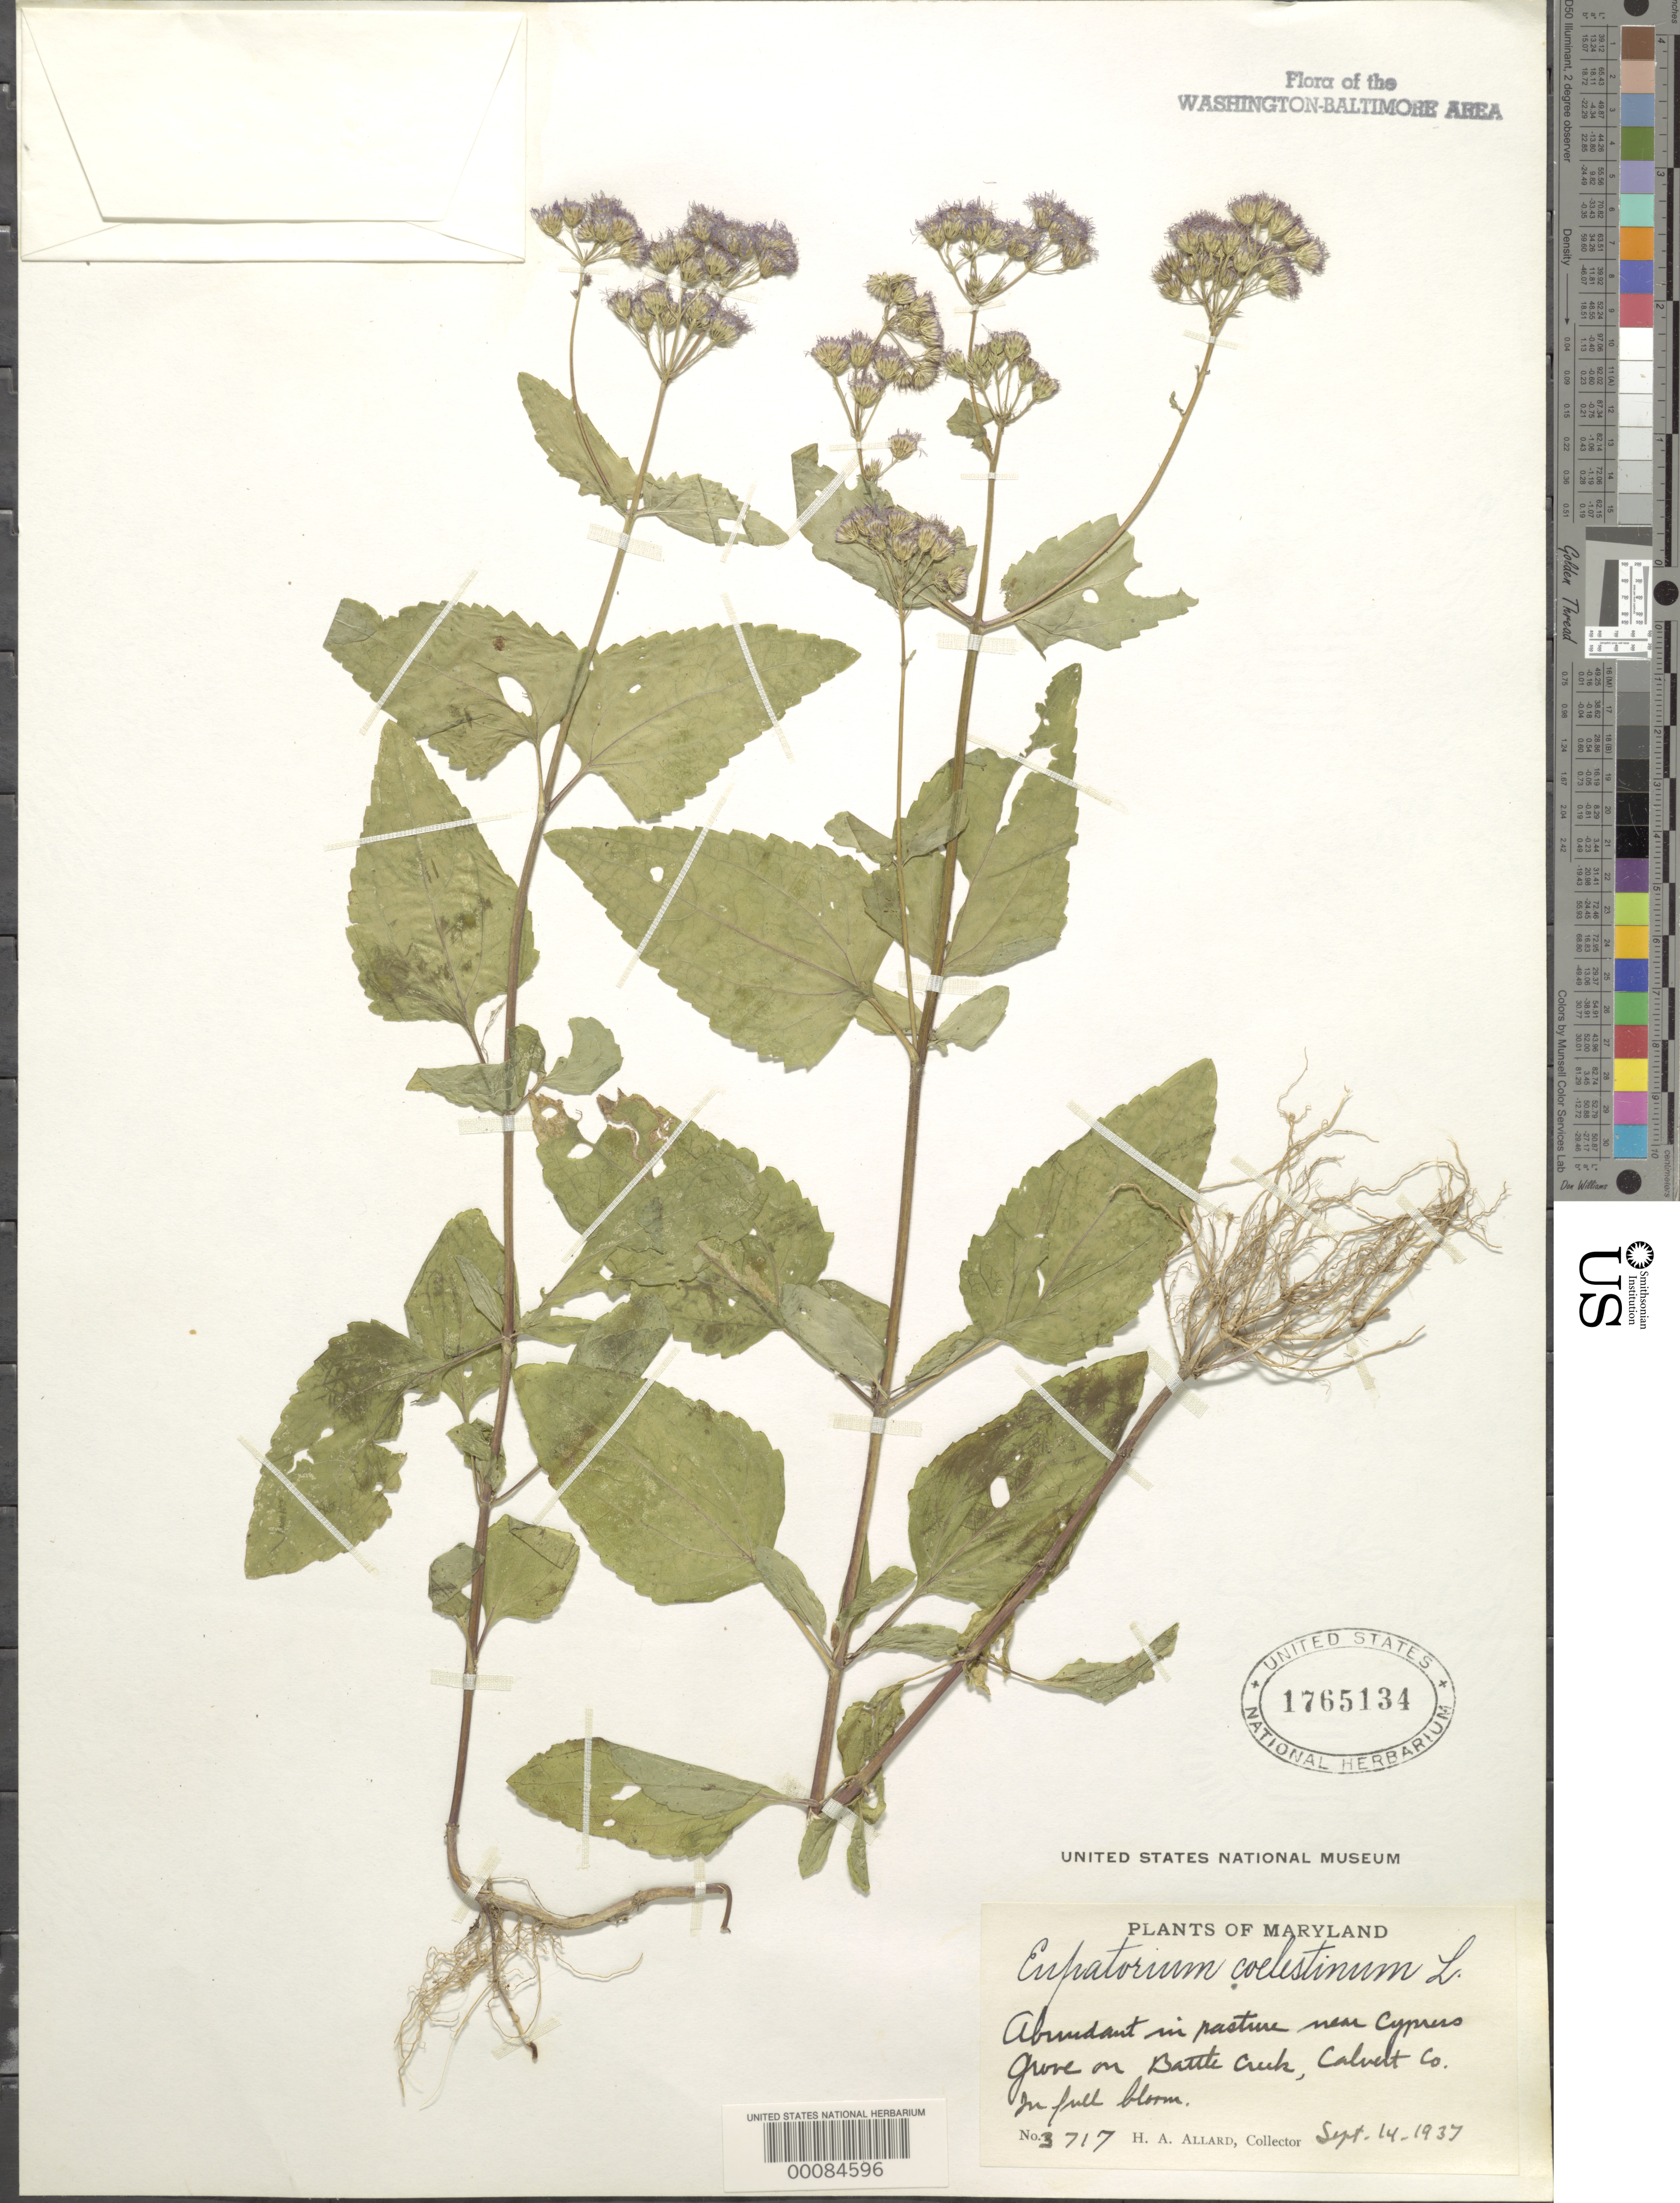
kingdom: Plantae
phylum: Tracheophyta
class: Magnoliopsida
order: Asterales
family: Asteraceae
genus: Conoclinium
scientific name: Conoclinium coelestinum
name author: (L.) DC.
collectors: H. A. Allard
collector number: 3717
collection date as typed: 14 Sep 1937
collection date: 1937-09-14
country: United States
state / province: Maryland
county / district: Calvert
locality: Battle Creek near Cypress Grove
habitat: Pasture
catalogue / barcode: US 1765134